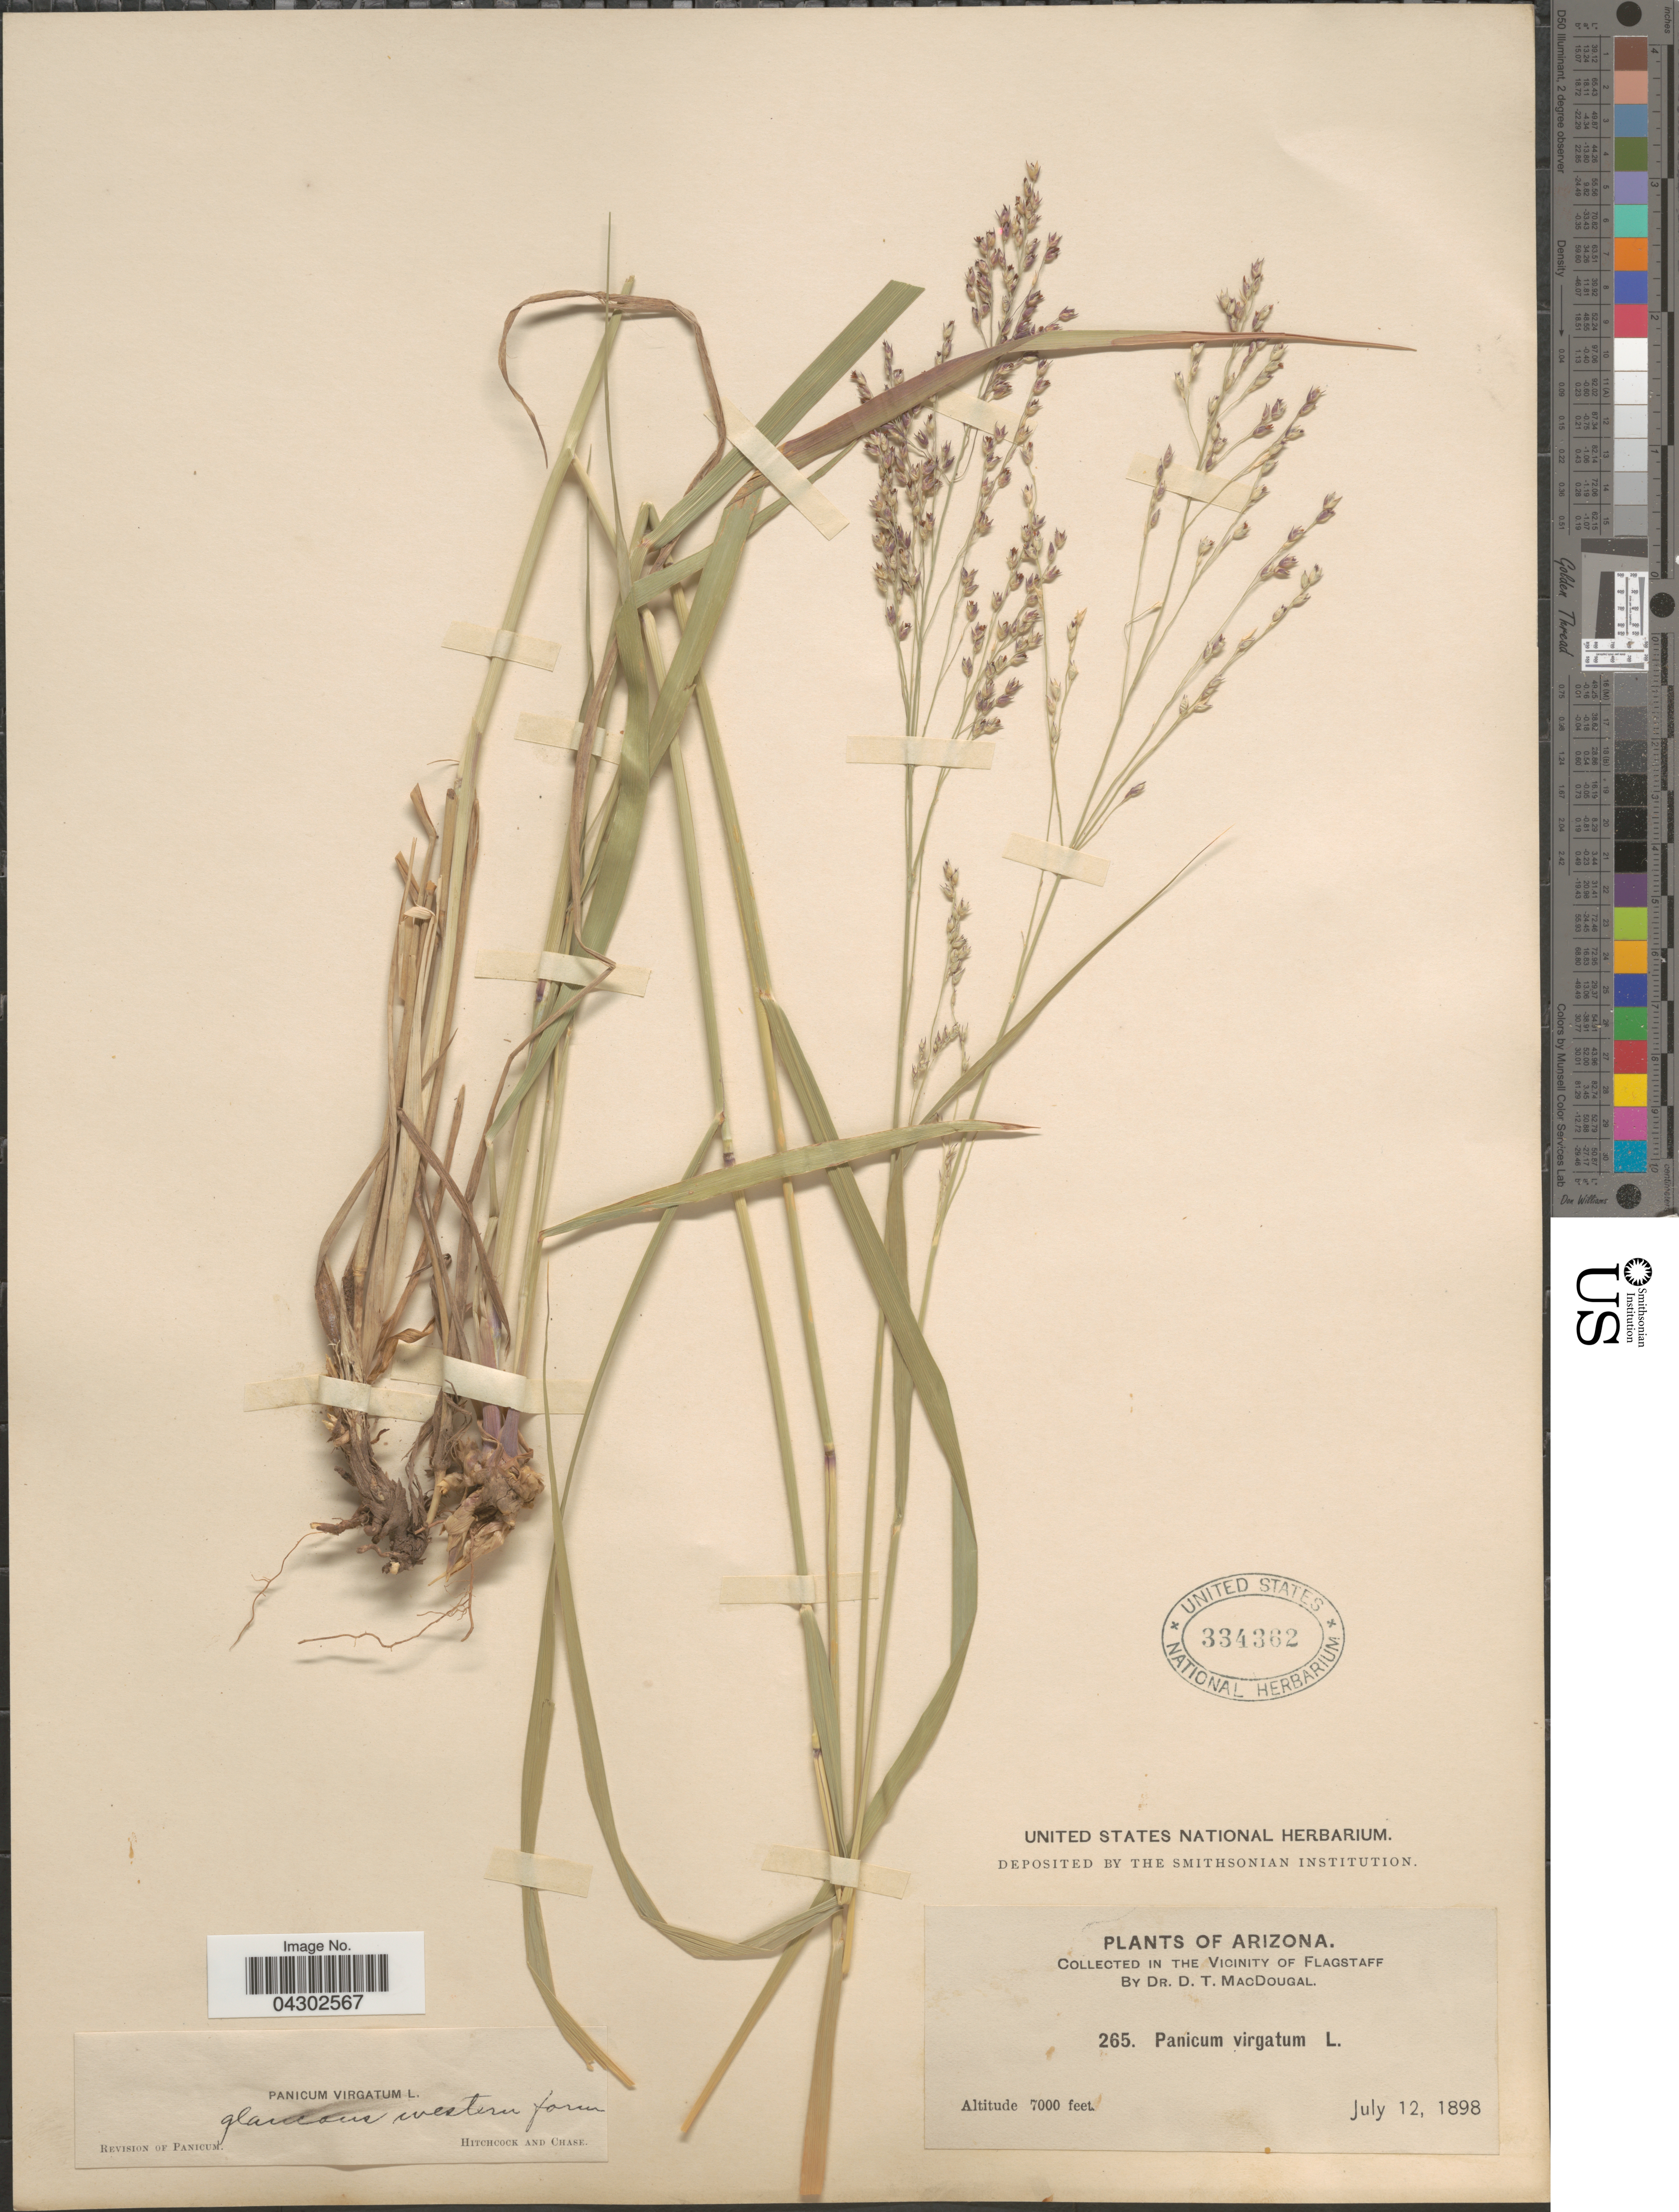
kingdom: Plantae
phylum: Tracheophyta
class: Liliopsida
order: Poales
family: Poaceae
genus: Panicum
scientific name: Panicum virgatum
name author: L.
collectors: D. T. MacDougal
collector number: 265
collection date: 1898-07-12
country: United States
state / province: Arizona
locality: In the Vicinity of Flagstaff.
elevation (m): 2134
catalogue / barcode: US 334362